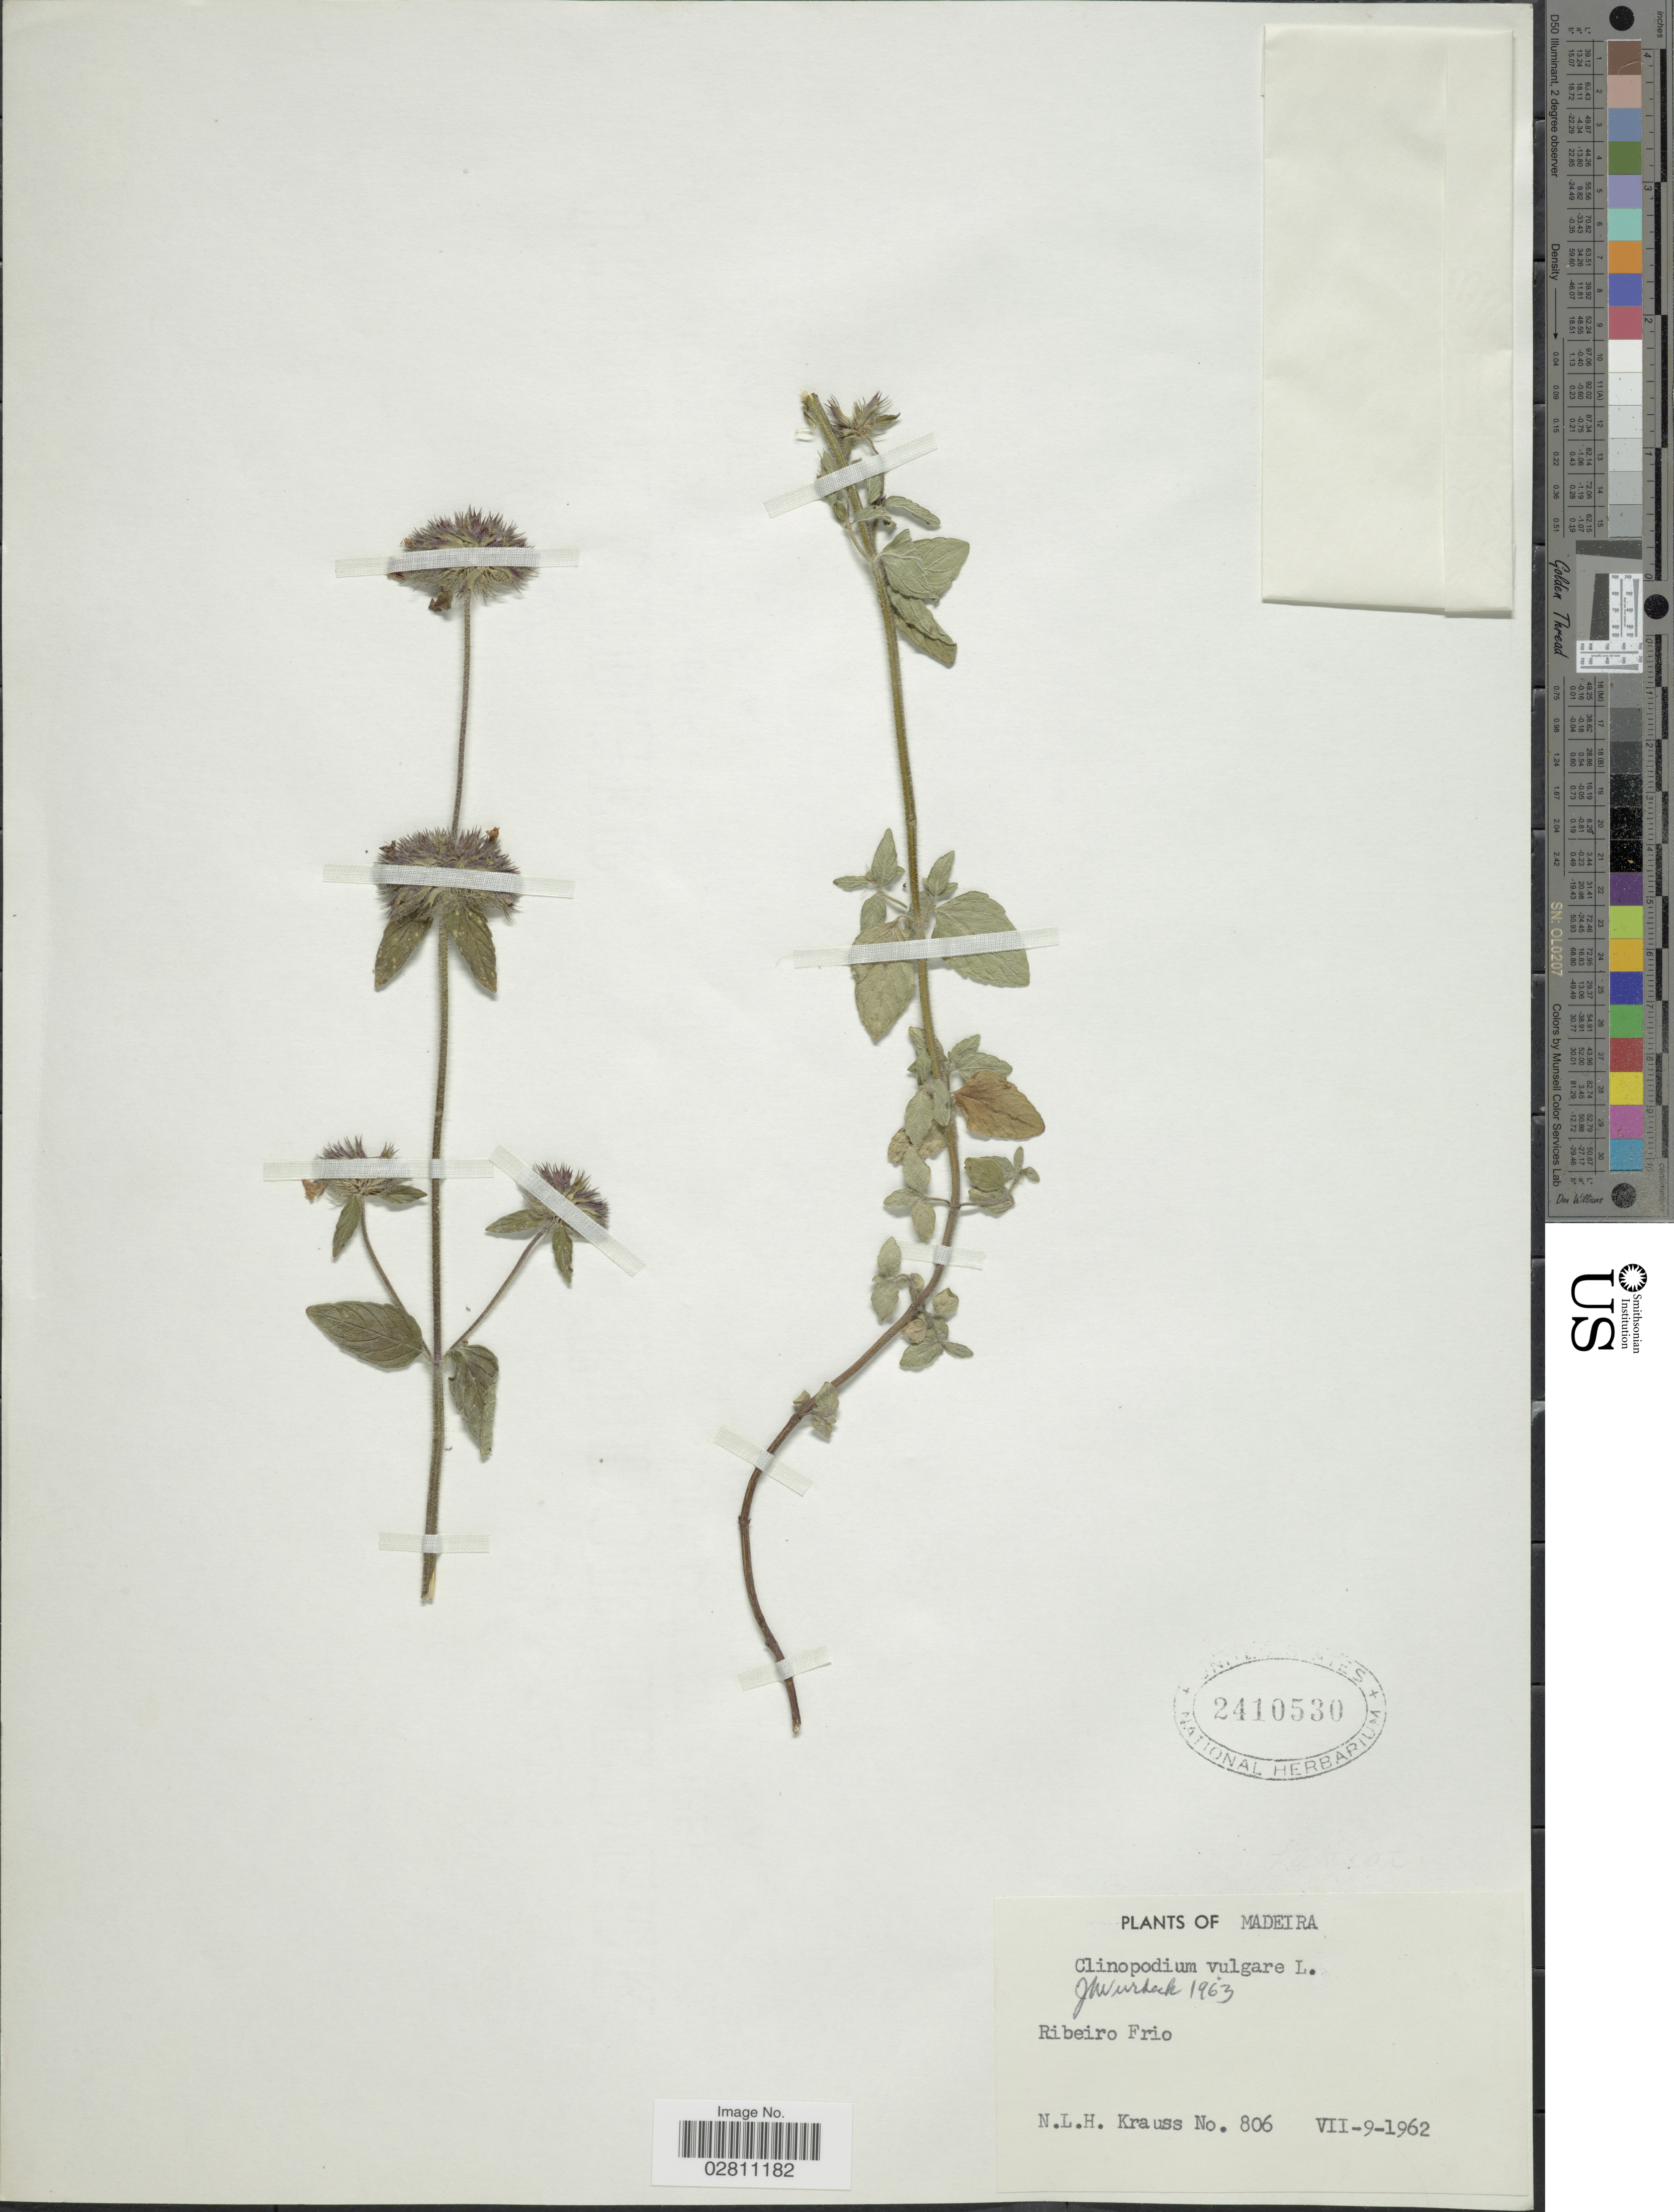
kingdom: Plantae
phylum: Tracheophyta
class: Magnoliopsida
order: Lamiales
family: Lamiaceae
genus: Clinopodium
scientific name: Clinopodium vulgare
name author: L.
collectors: N. Krauss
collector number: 806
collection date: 1962-07-09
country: Portugal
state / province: Madeira (Aut. Reg.)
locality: Ribeiro Frio.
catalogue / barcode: US 2410530